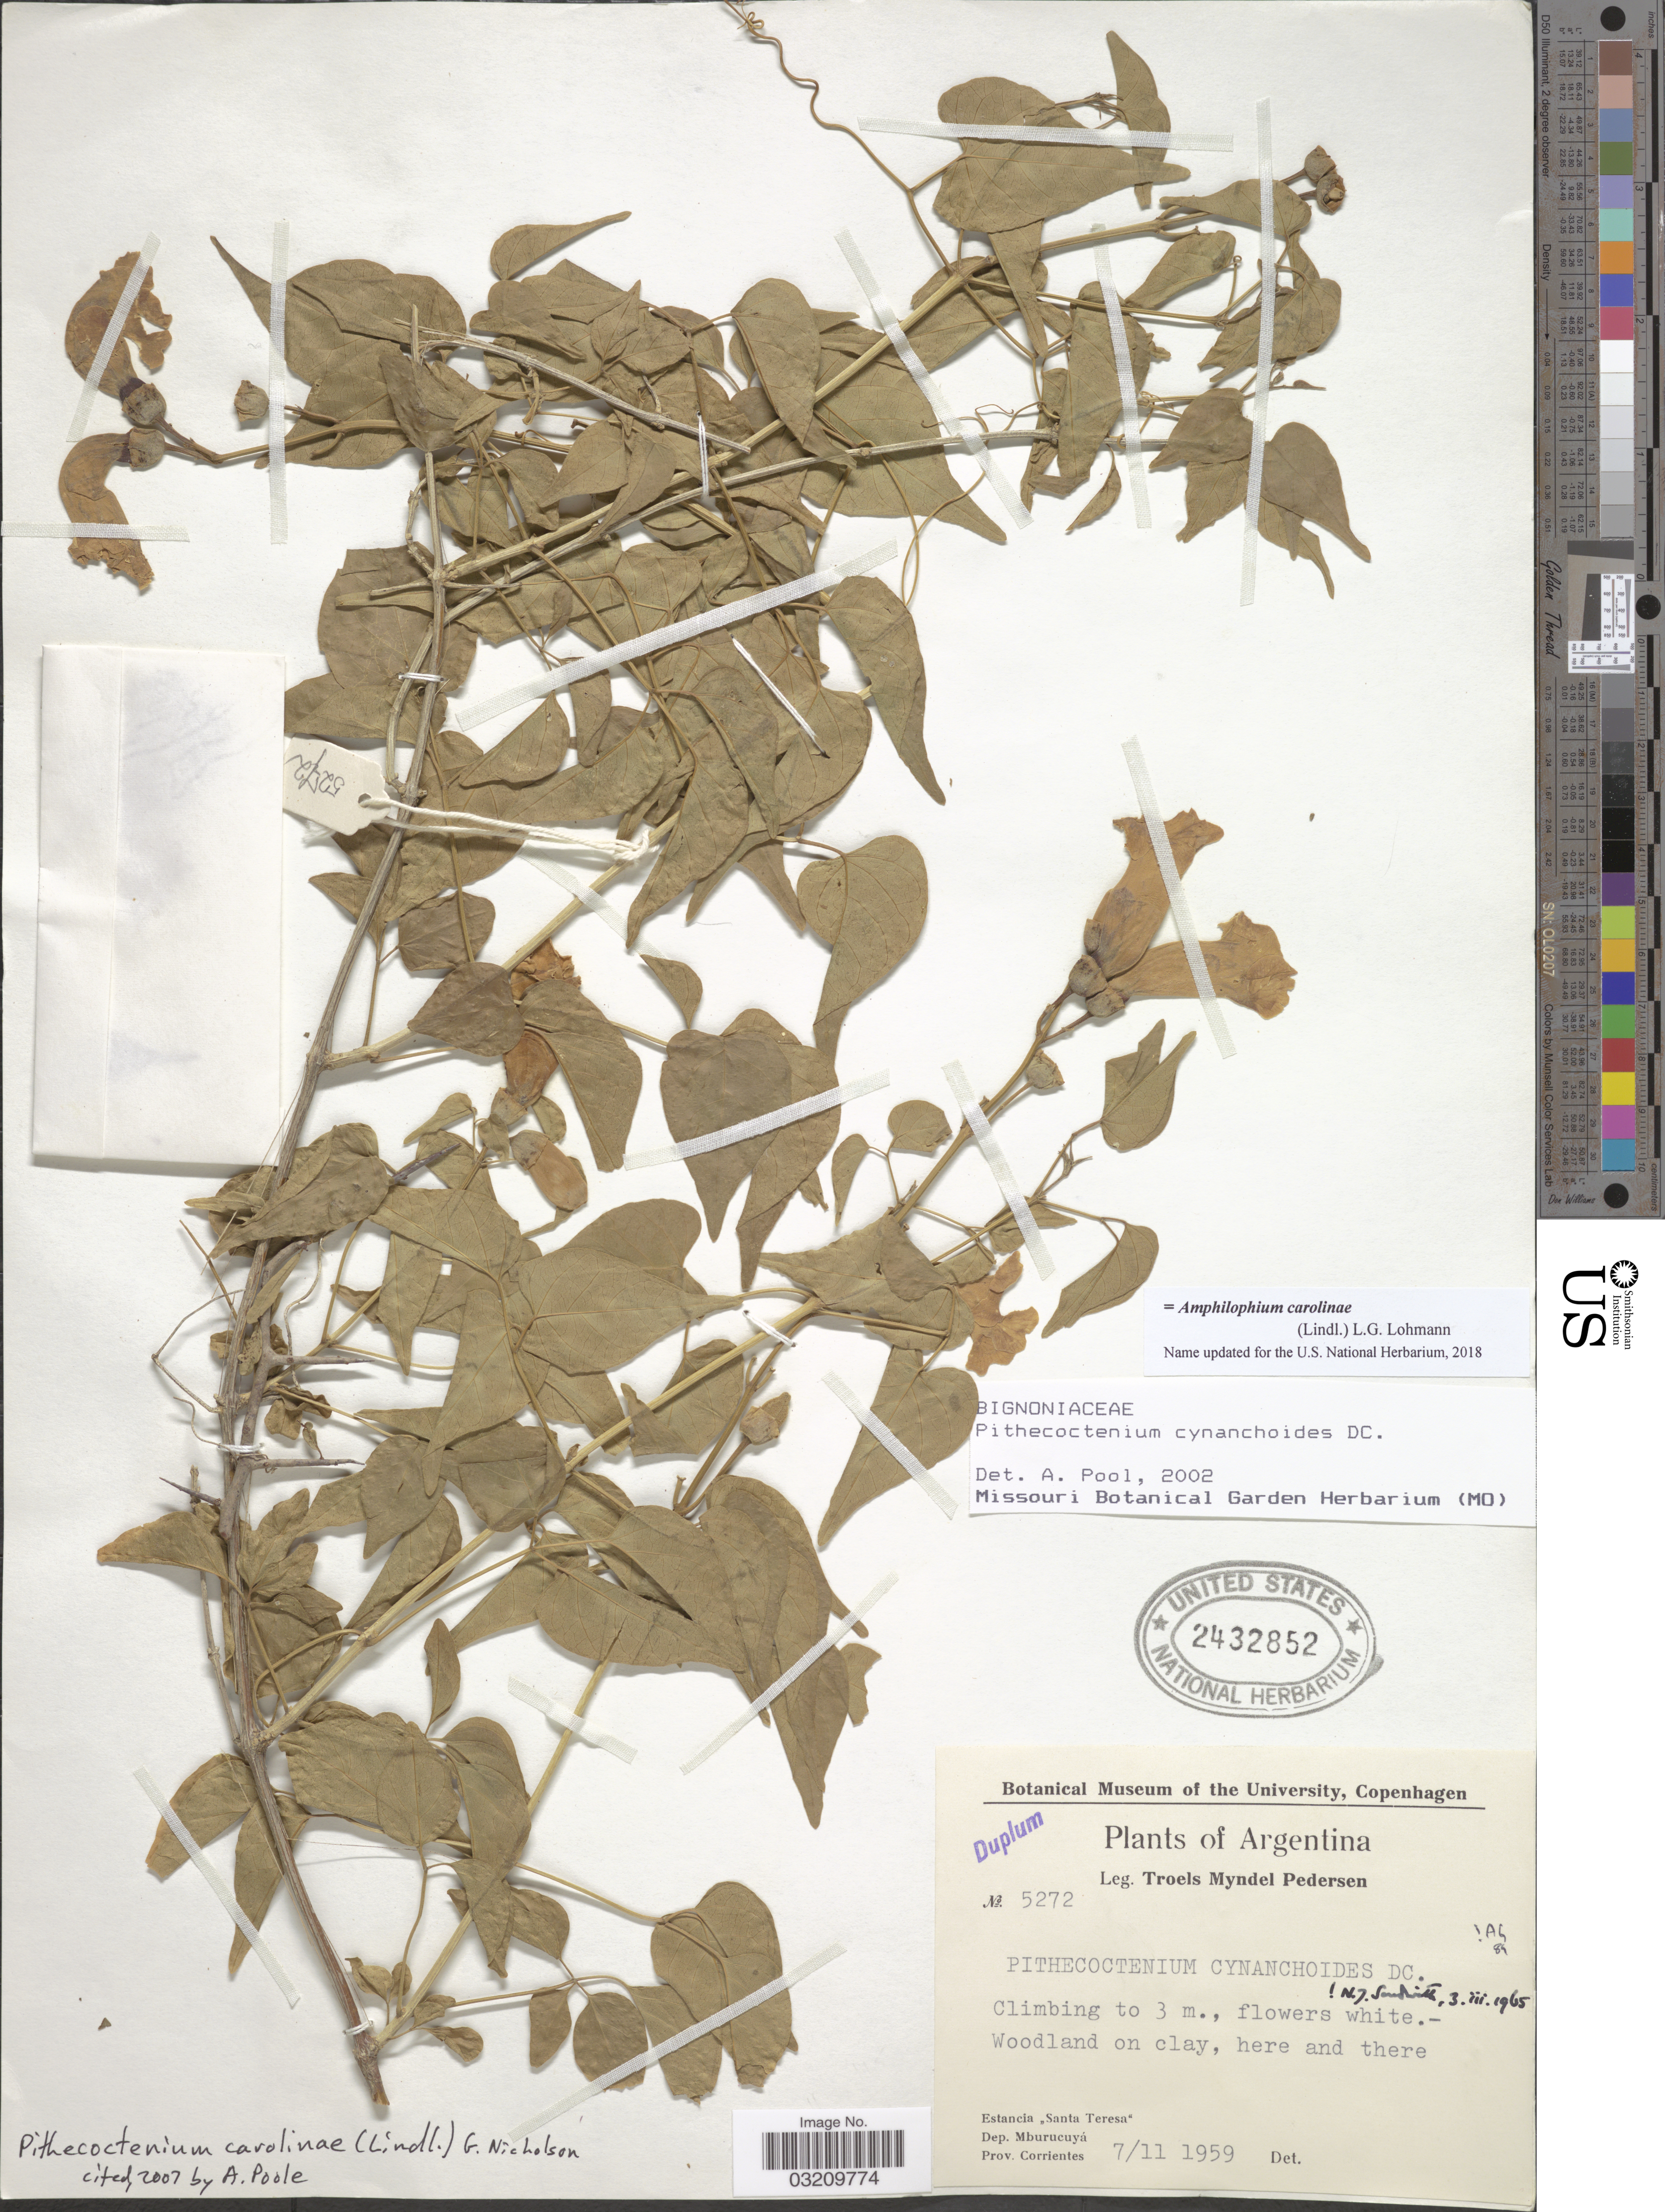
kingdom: Plantae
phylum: Tracheophyta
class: Magnoliopsida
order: Lamiales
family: Bignoniaceae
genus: Amphilophium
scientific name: Amphilophium carolinae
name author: (Lindl.) L.G. Lohmann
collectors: T. Pederson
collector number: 5272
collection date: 1959-11-07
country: Argentina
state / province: Corrientes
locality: Estancia "Santa Teresa". Dep. Mburucuyá.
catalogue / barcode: US 2432852